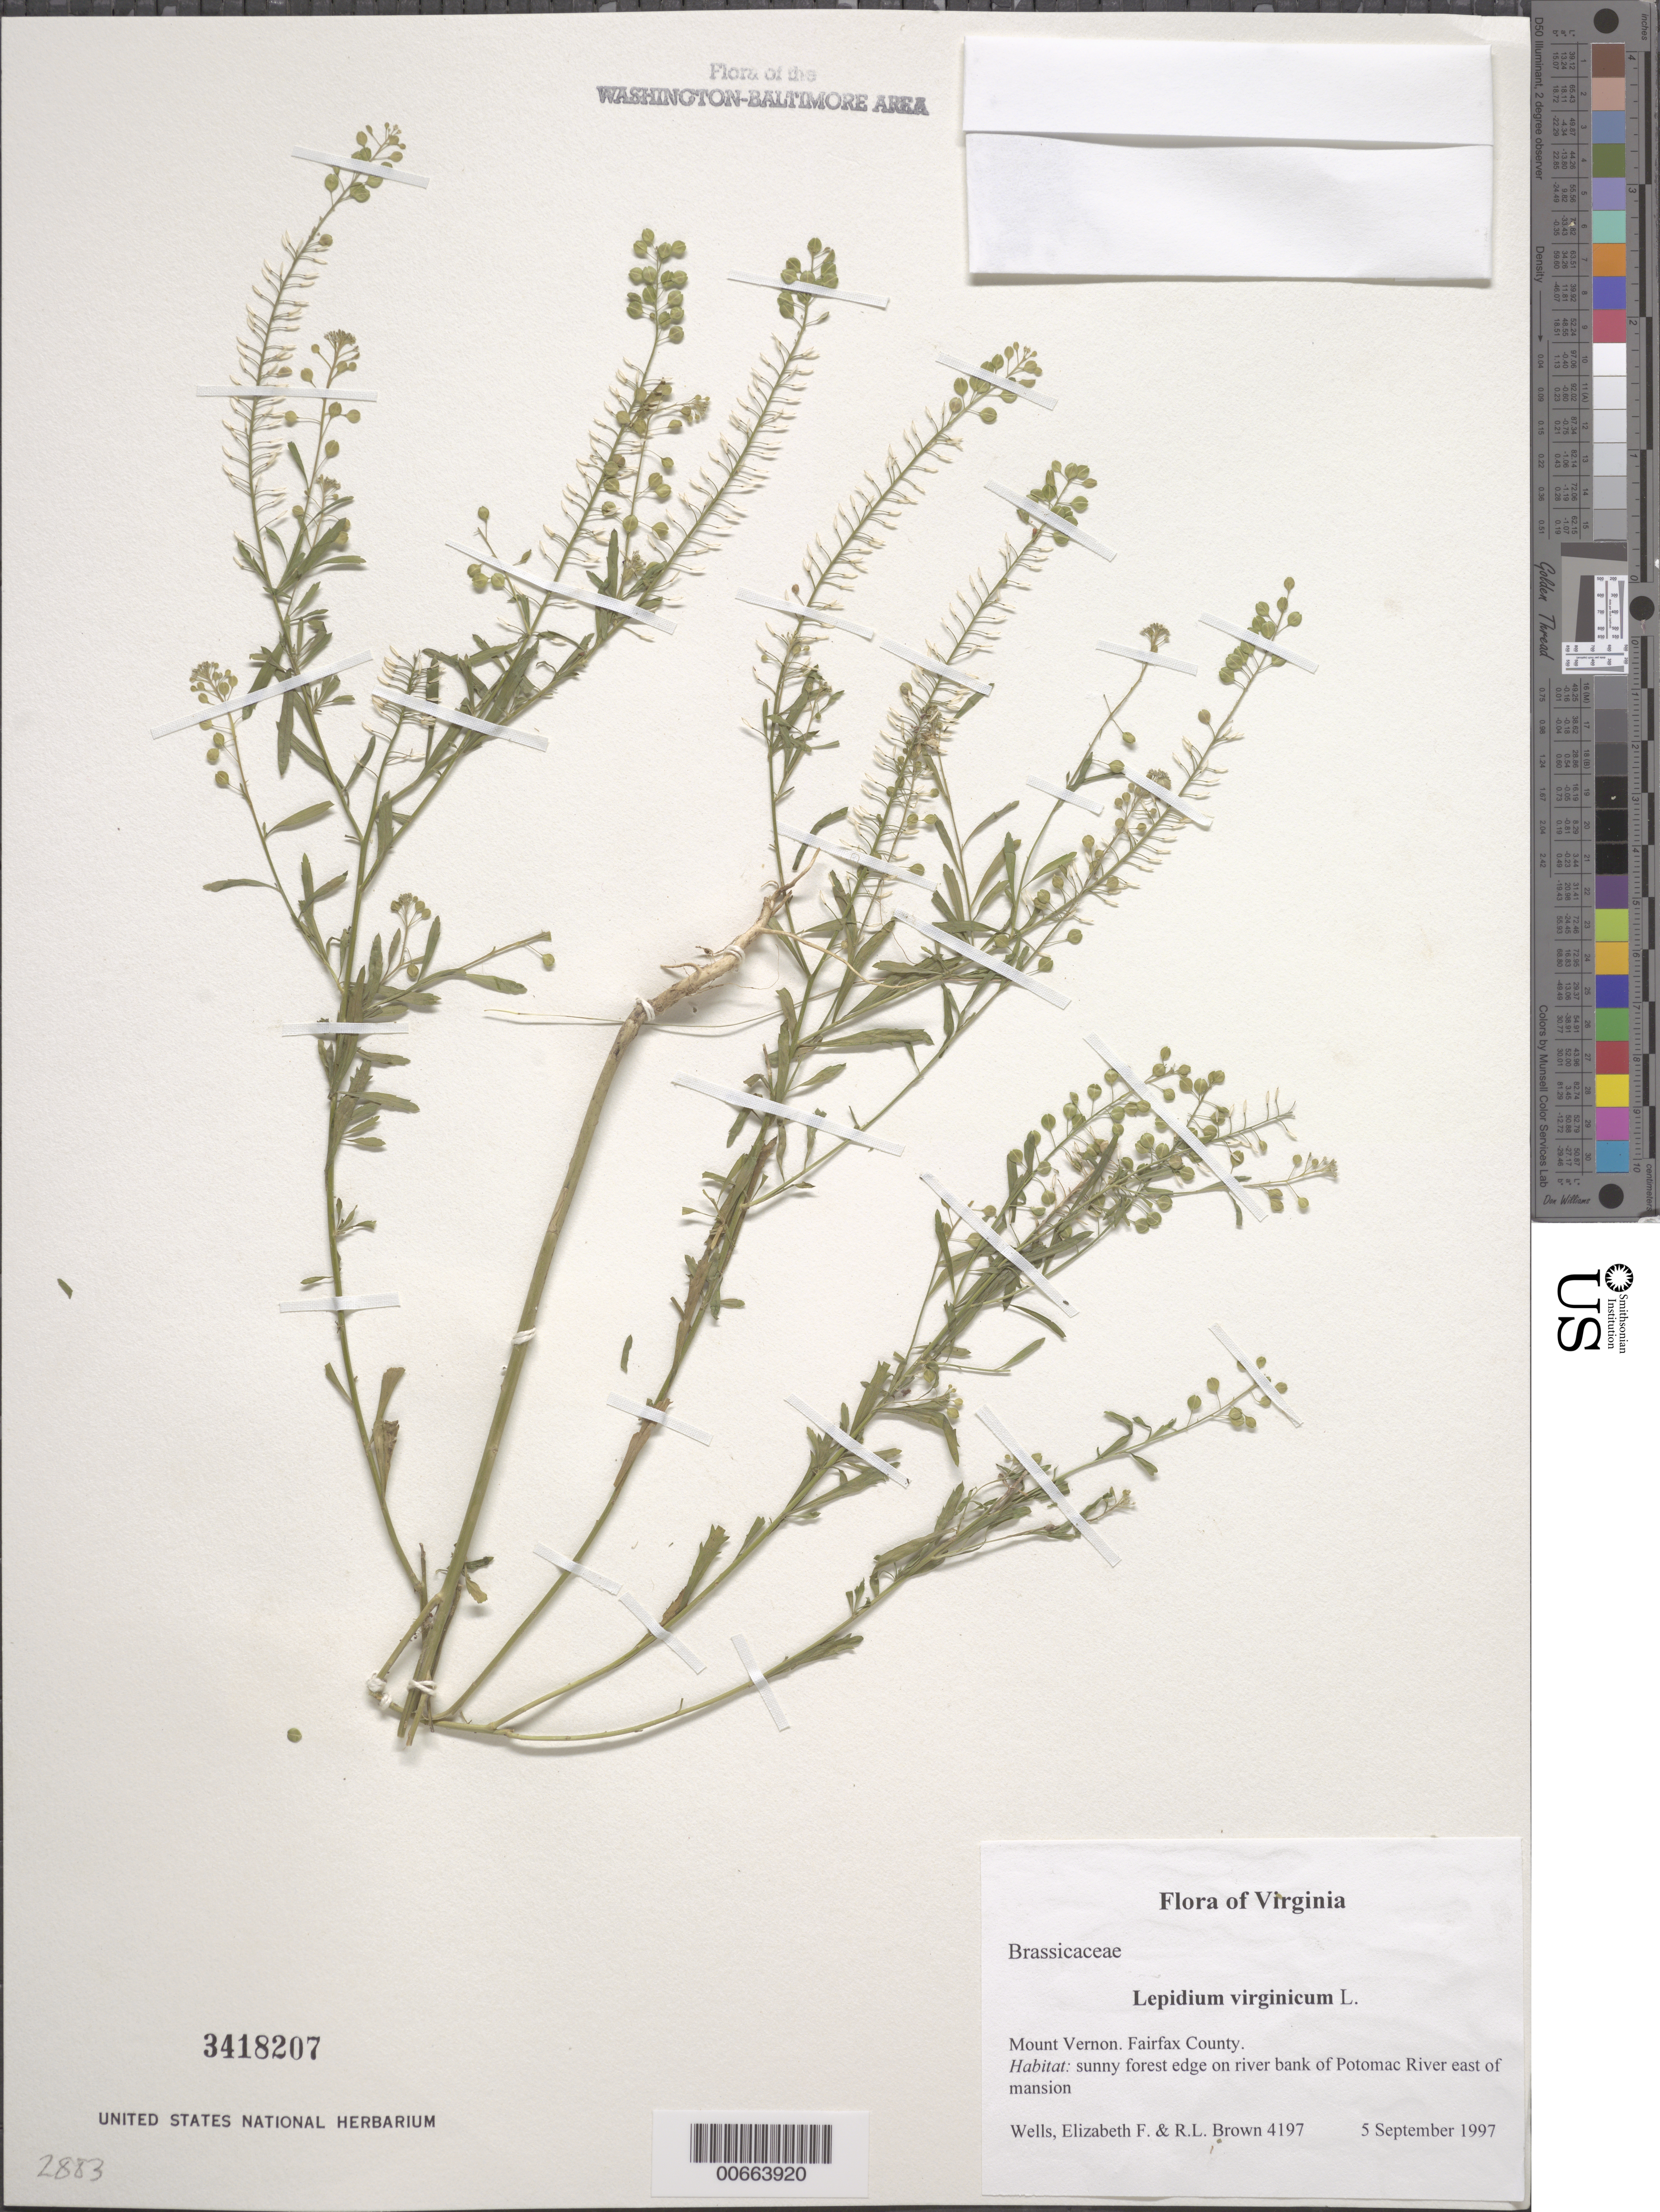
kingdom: Plantae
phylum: Tracheophyta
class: Magnoliopsida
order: Brassicales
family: Brassicaceae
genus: Lepidium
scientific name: Lepidium virginicum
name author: L.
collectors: E. F. Wells & R. L. Brown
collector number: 4197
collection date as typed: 05 Sep 1997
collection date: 1997-09-05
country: United States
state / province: Virginia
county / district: Fairfax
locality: Mount Vernon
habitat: sunny forest edge on river bank of Potomac River east of mansion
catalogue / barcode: US 3418207